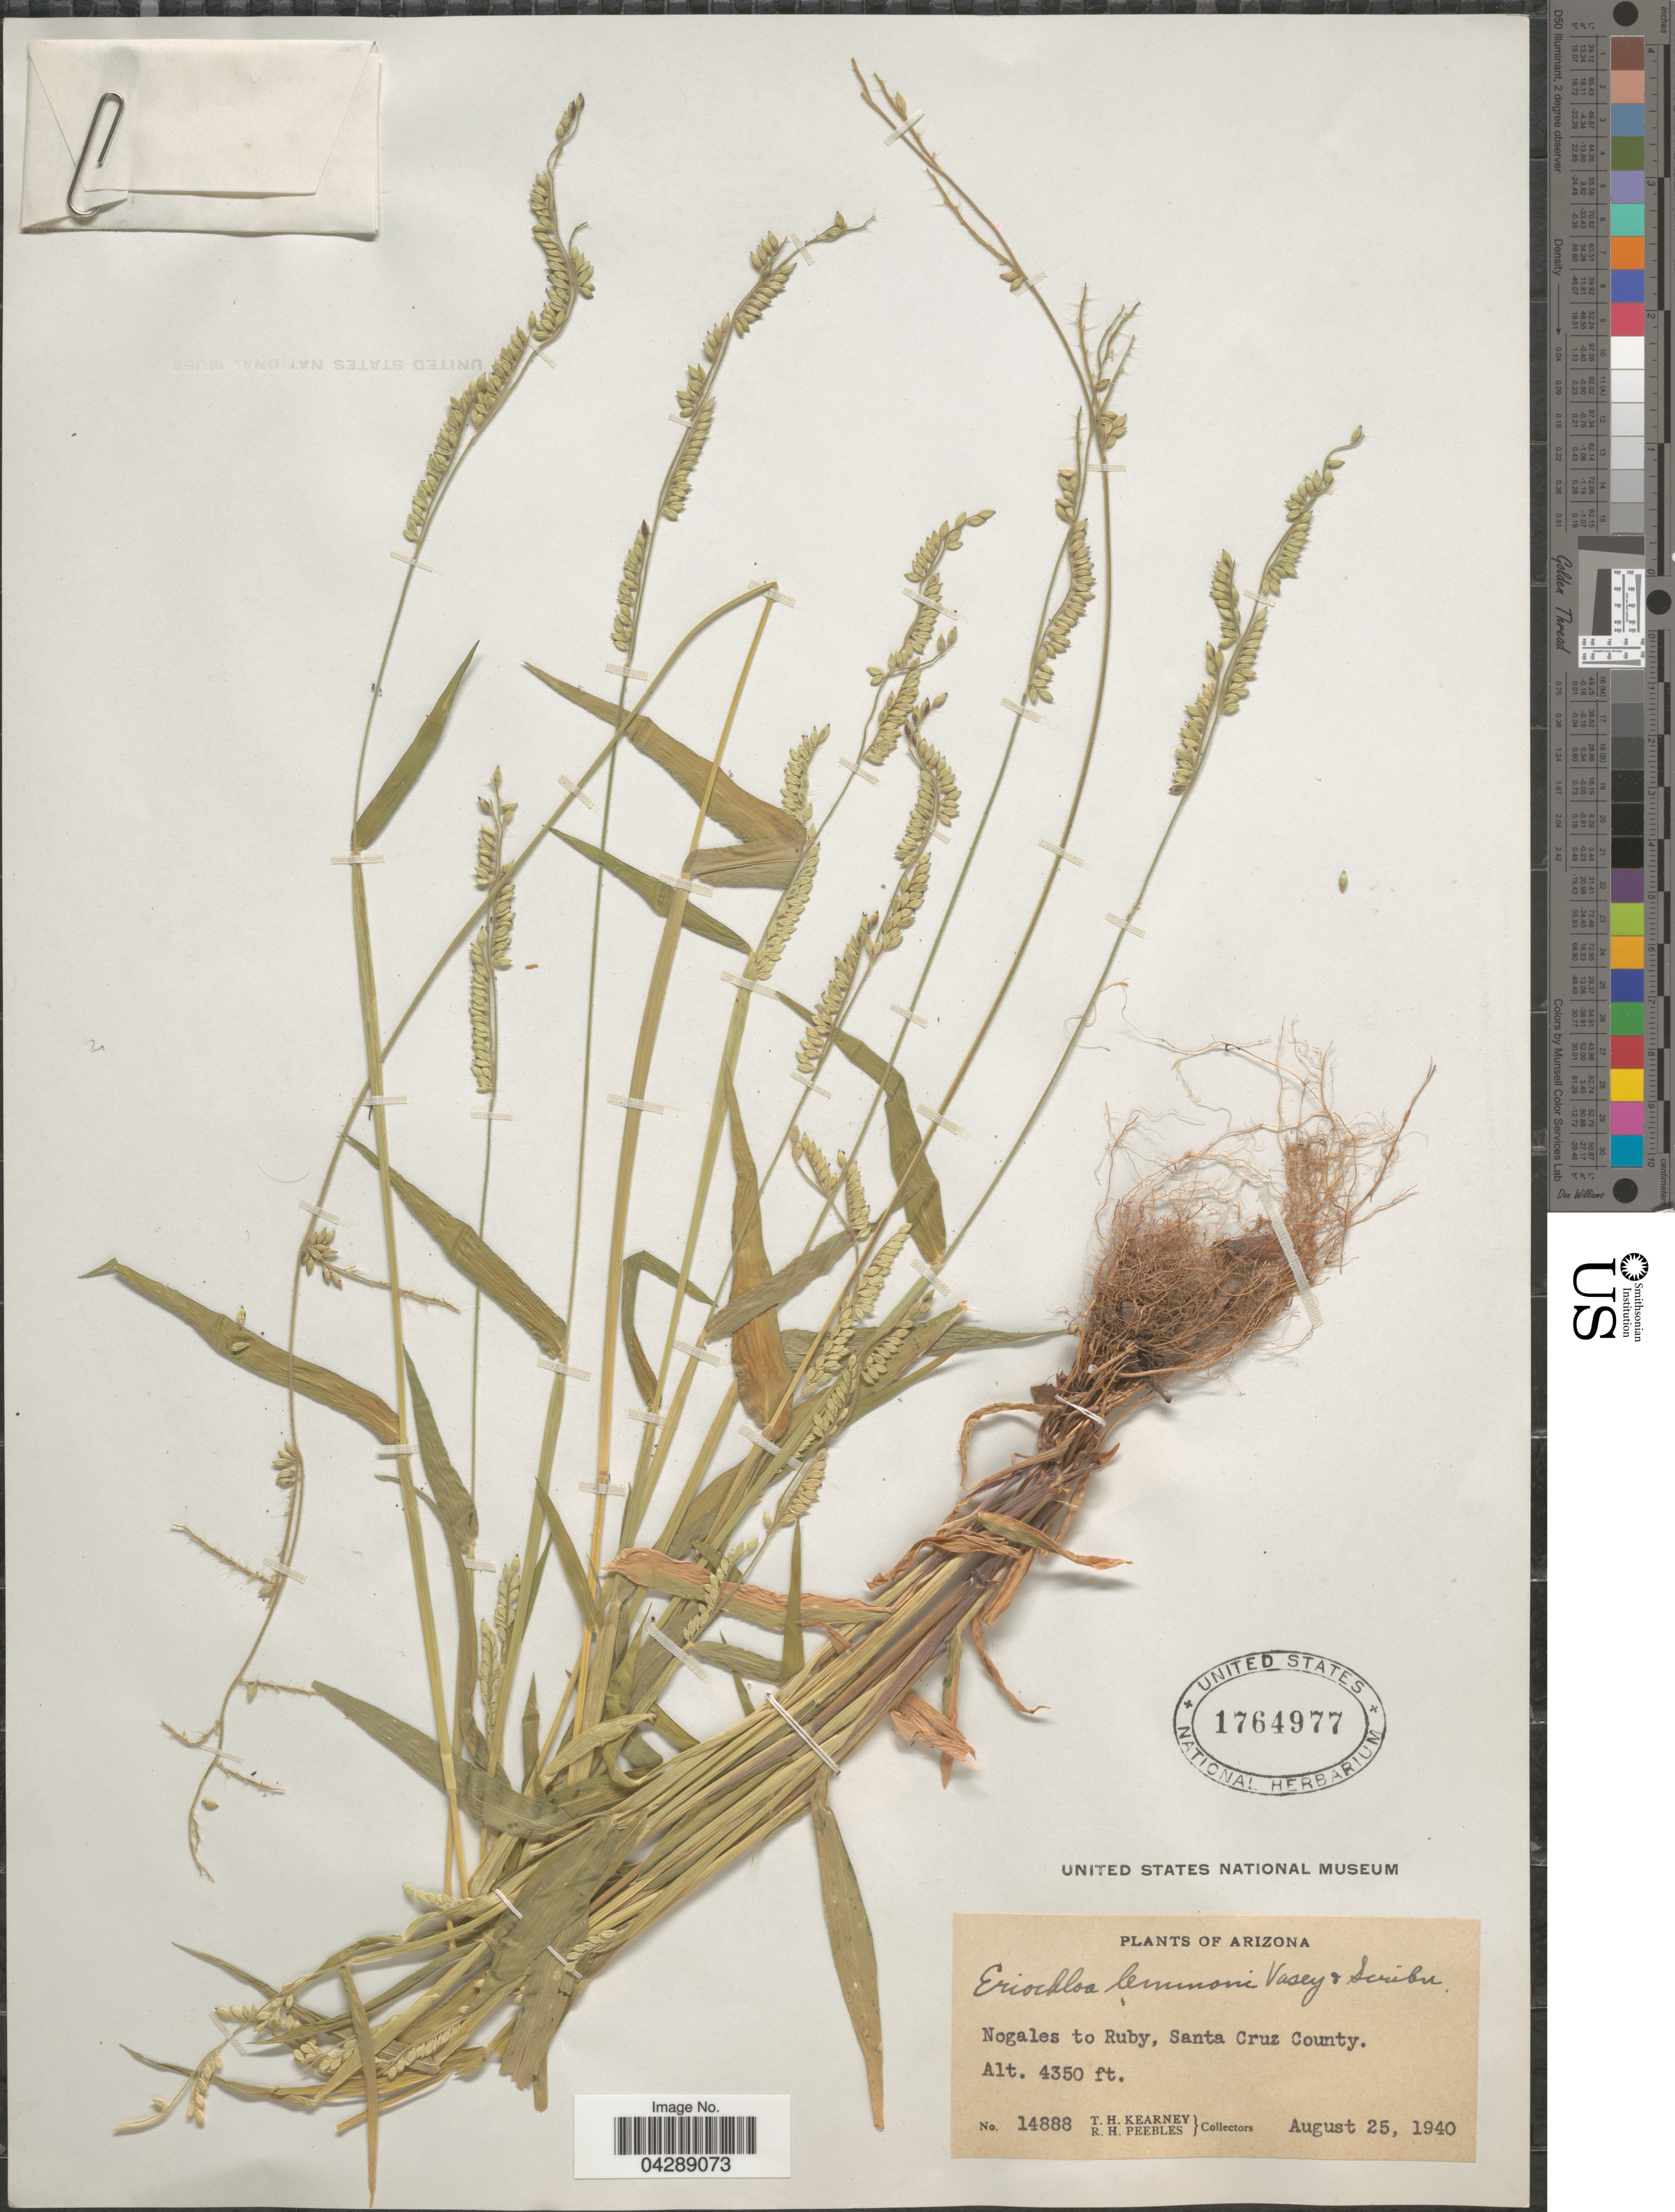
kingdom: Plantae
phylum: Tracheophyta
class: Liliopsida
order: Poales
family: Poaceae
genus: Eriochloa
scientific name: Eriochloa lemmonii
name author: Vasey & Scribn.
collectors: T. H. Kearney & R. H. Peebles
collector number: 14888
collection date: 1940-08-25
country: United States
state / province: Arizona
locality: Nogales to Ruby, Santa Cruz County.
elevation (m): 1326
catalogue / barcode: US 1764977